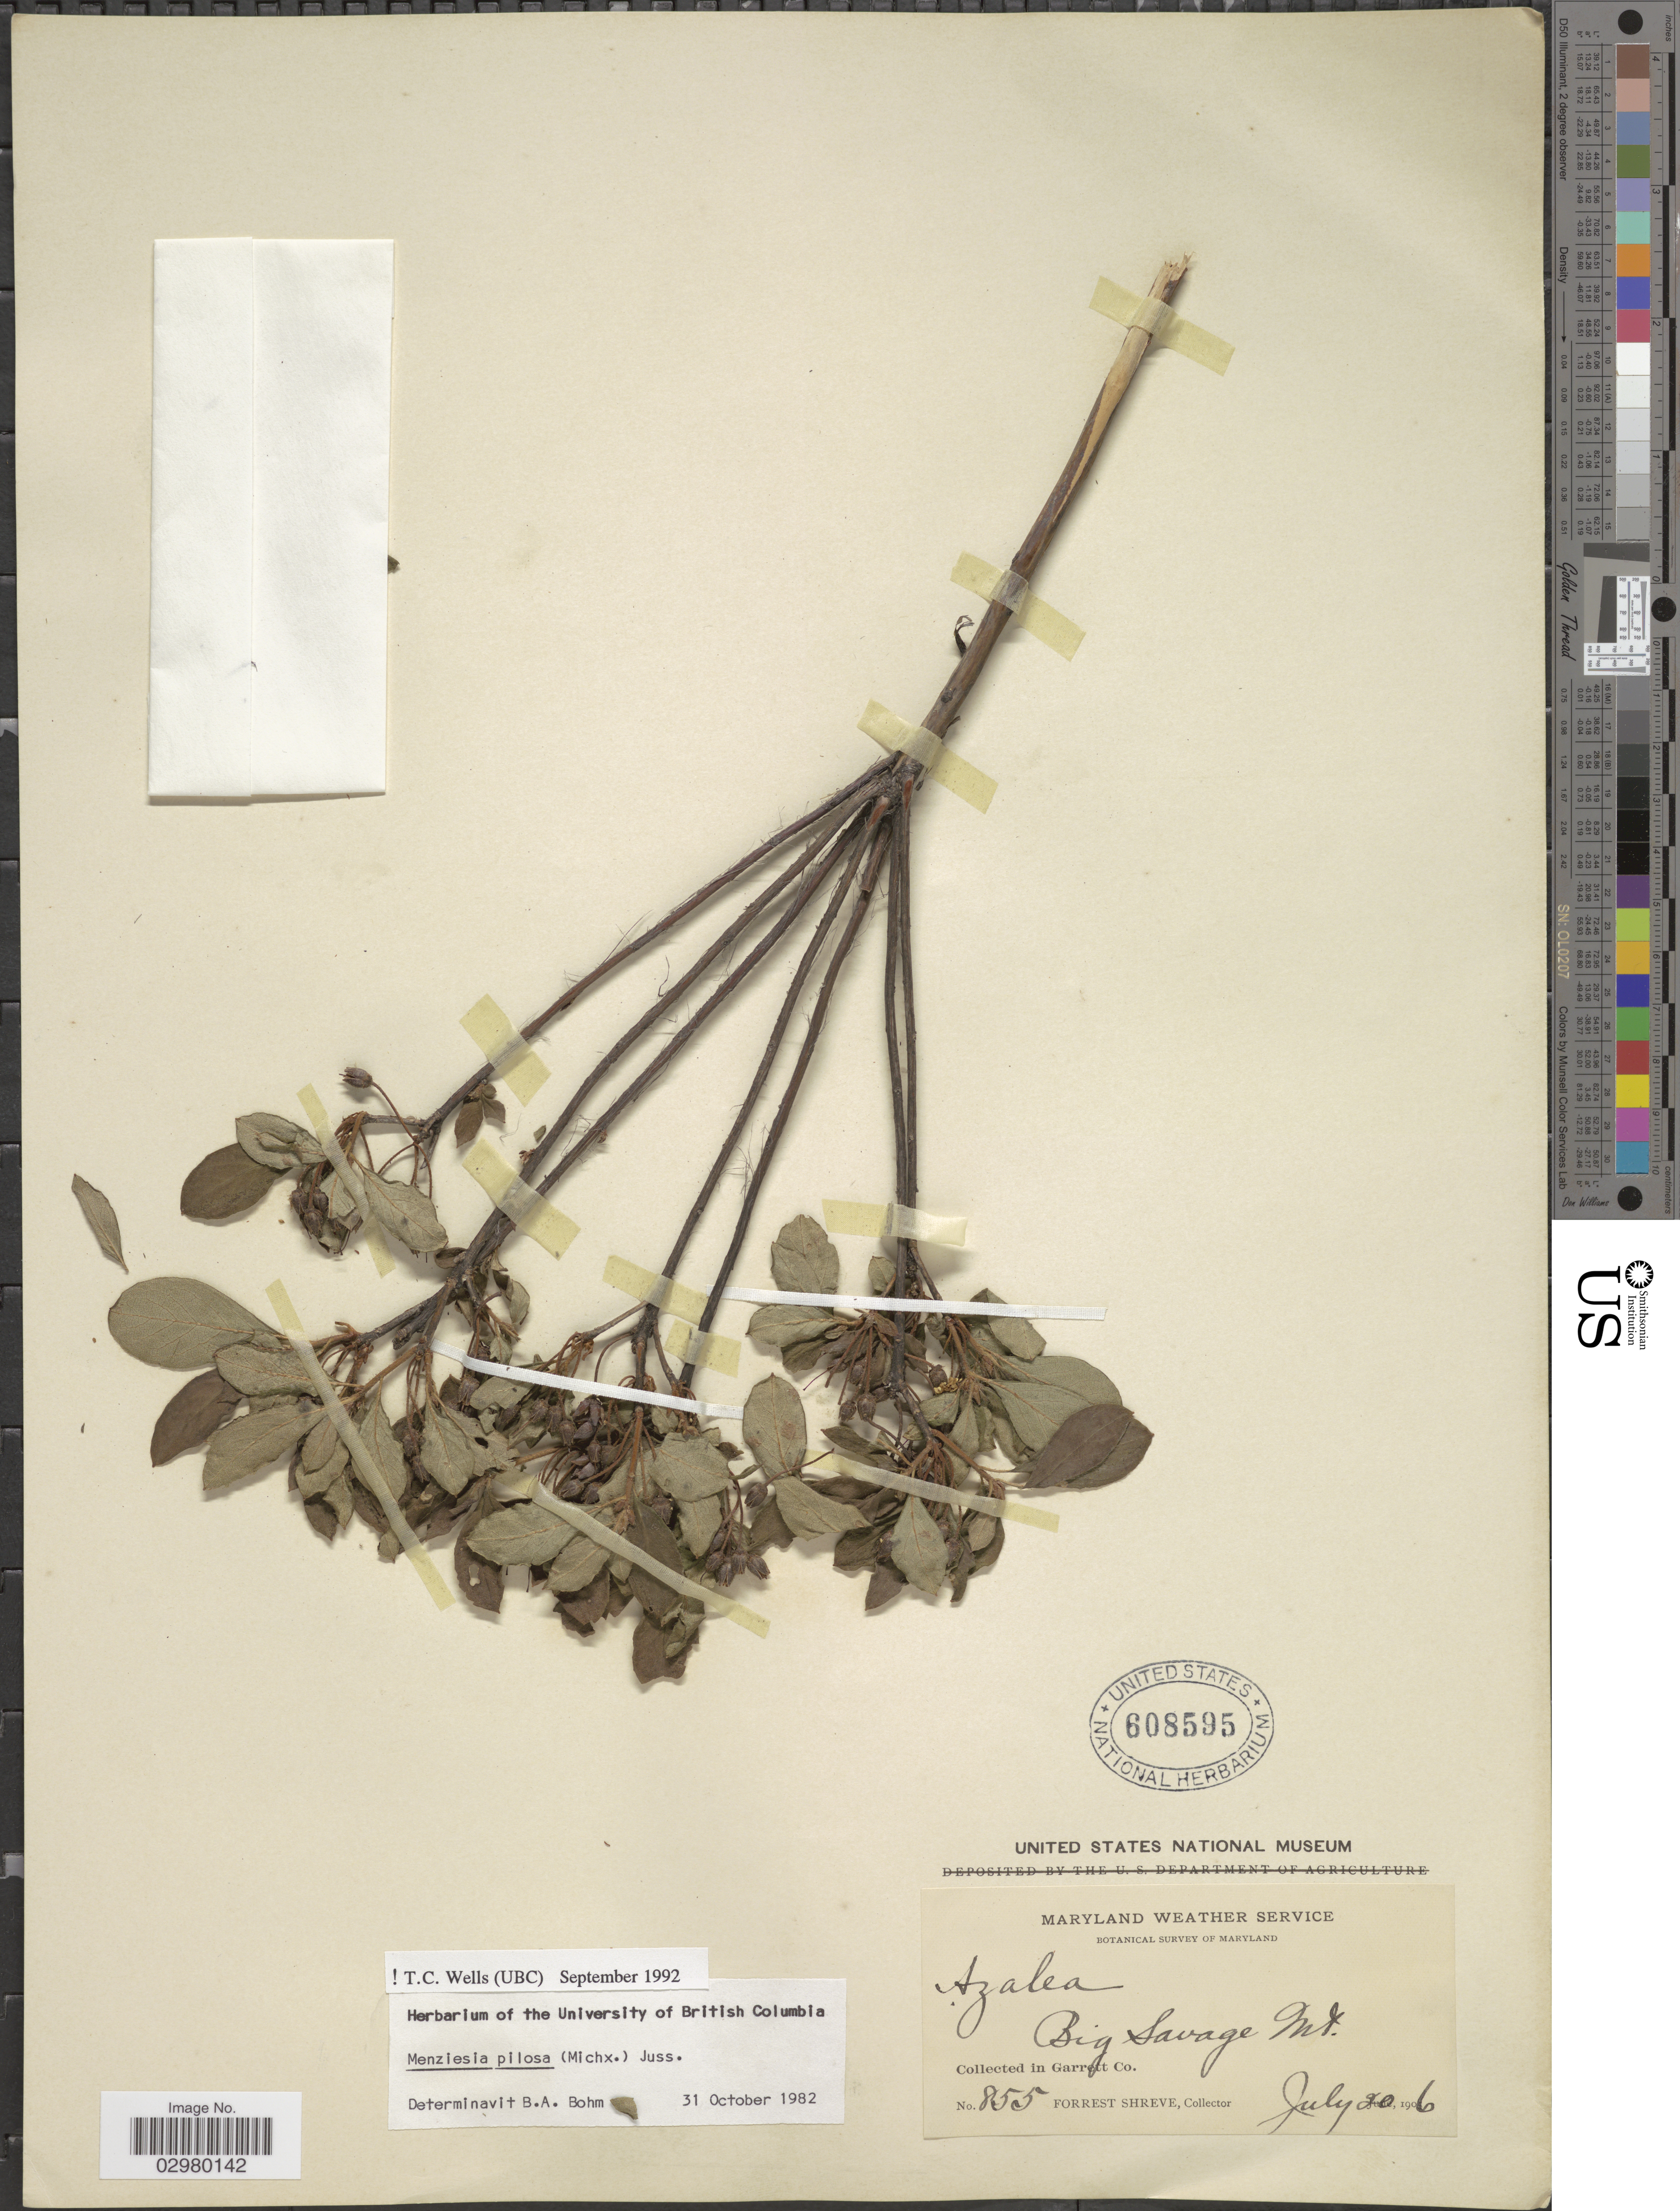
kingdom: Plantae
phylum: Tracheophyta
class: Magnoliopsida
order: Ericales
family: Ericaceae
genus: Menziesia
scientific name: Menziesia pilosa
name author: (Michx.) Juss.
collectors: F. Shreve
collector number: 855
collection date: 1906-07-20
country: United States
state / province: Maryland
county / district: Garrett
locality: Big Savage Mt. Garrett Co.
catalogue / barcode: US 608595